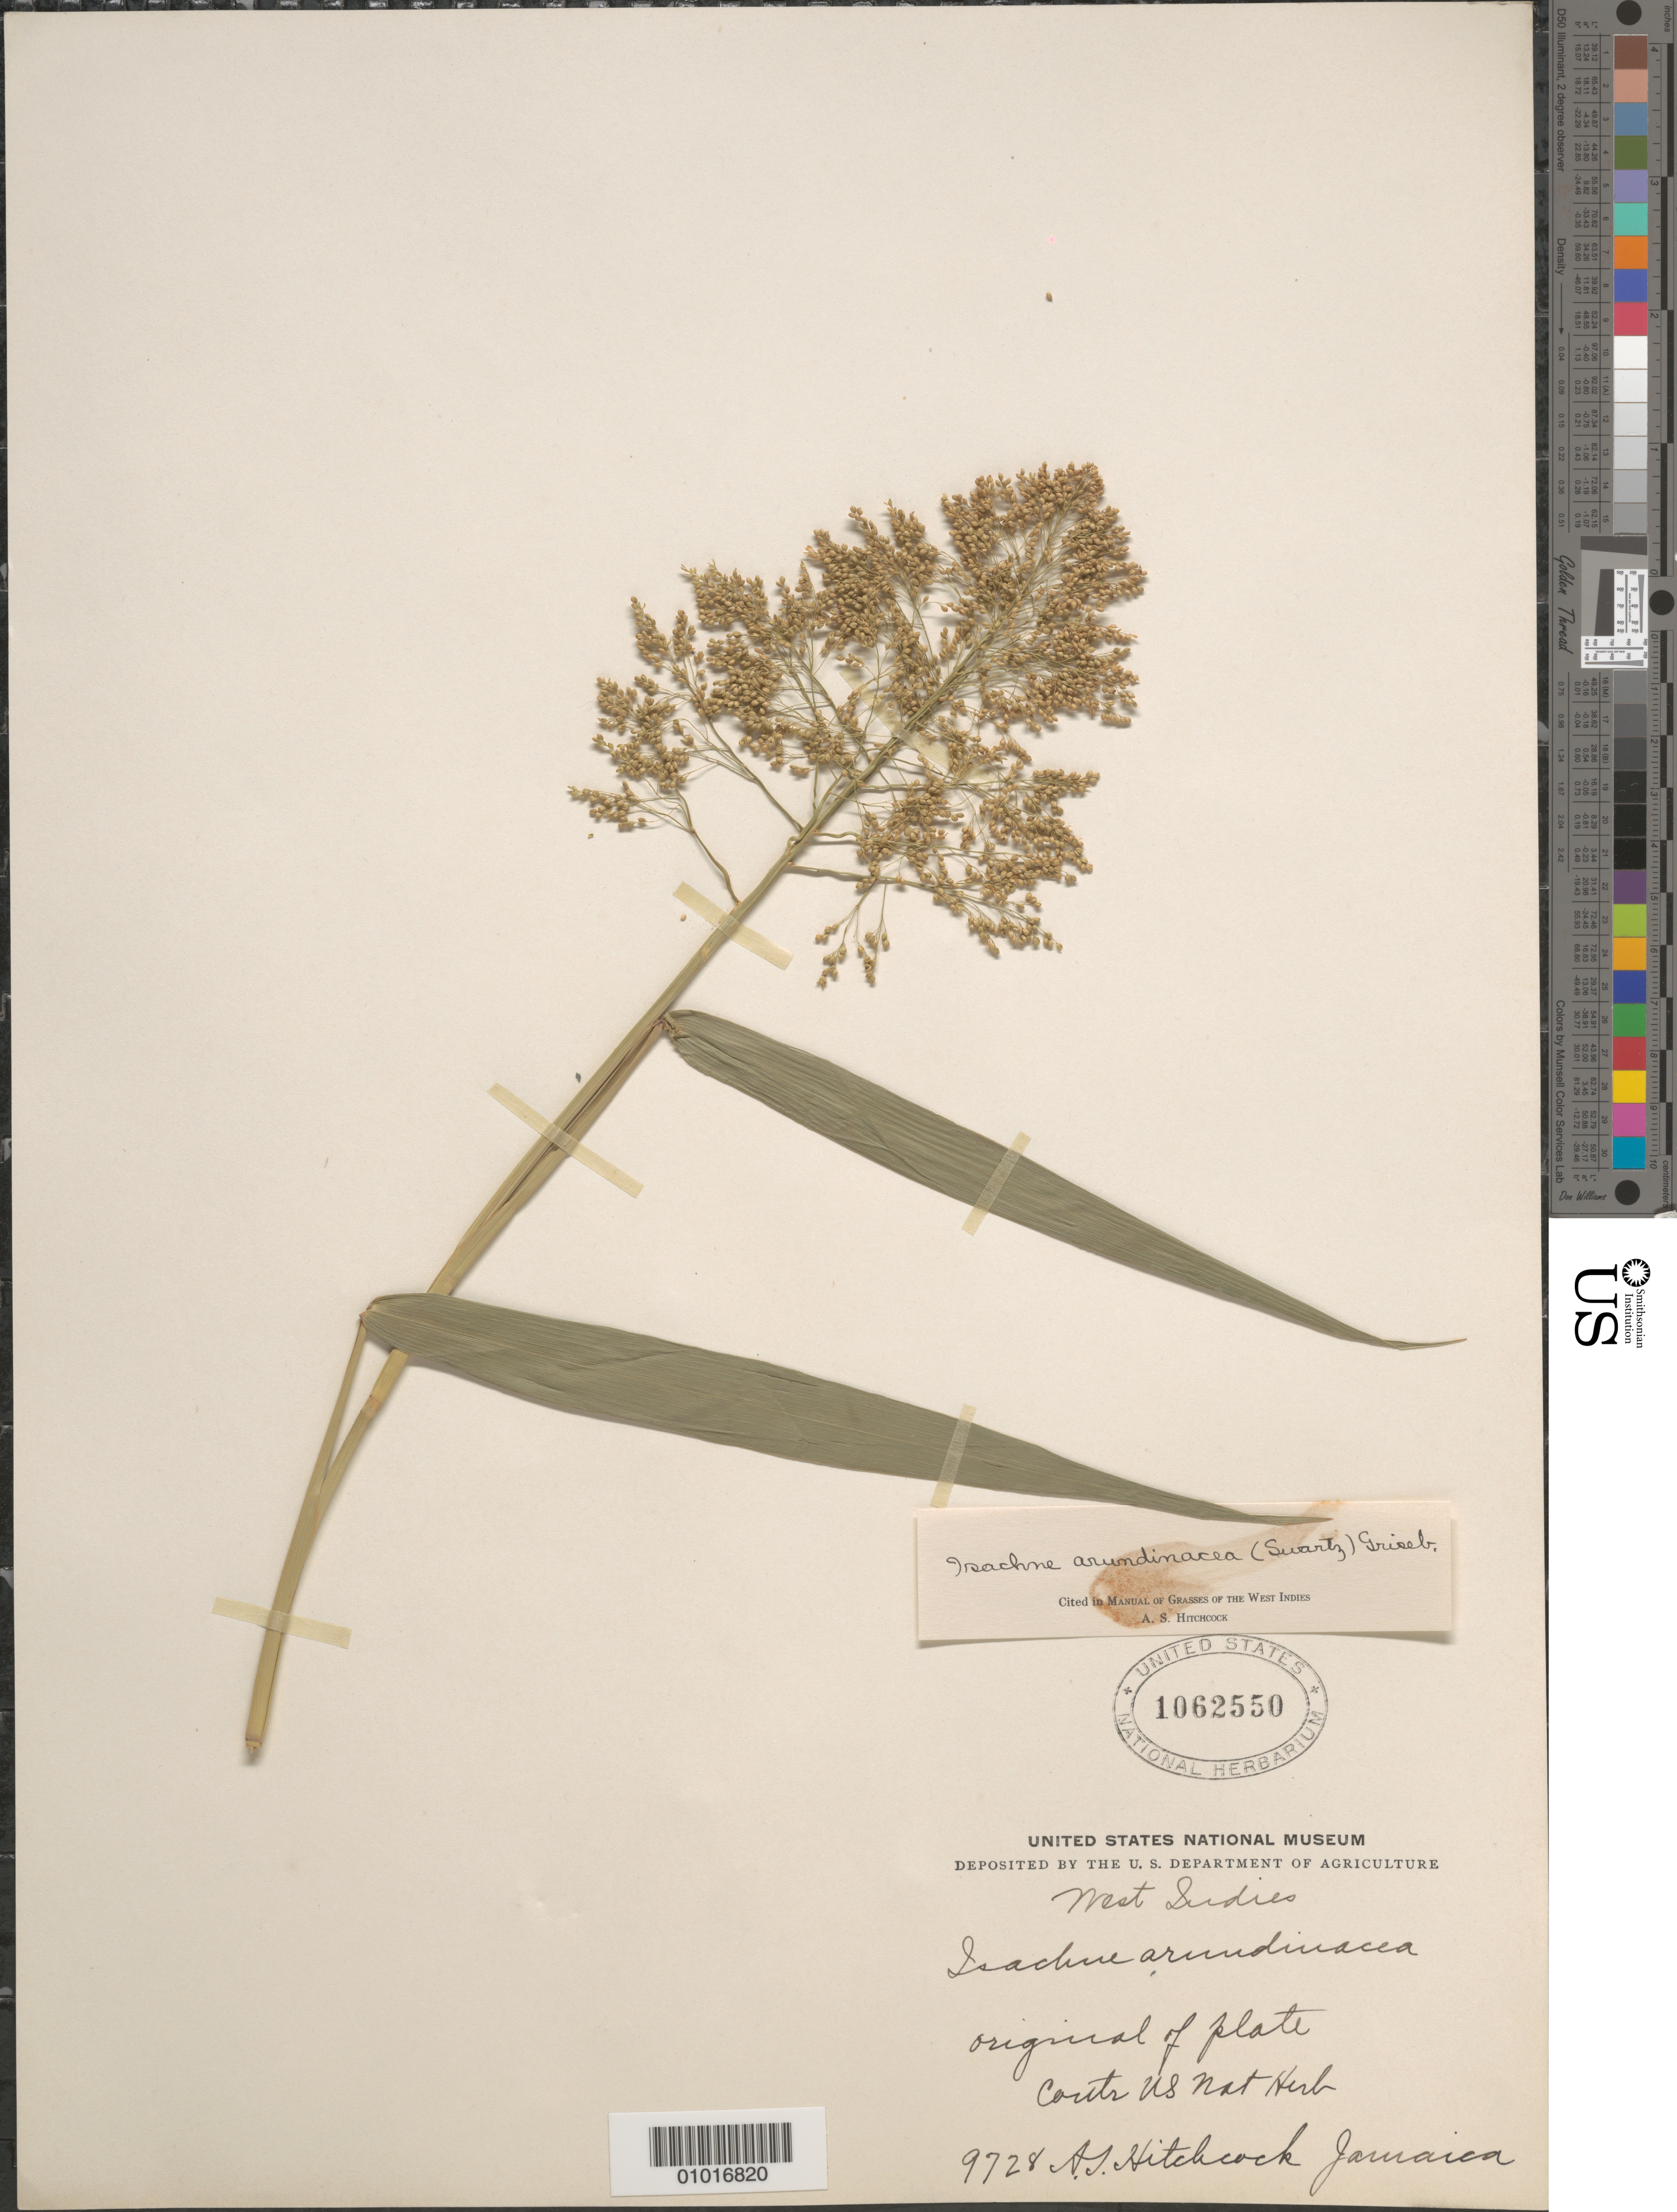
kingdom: Plantae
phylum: Tracheophyta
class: Liliopsida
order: Poales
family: Poaceae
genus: Isachne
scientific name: Isachne arundinacea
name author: (Sw.) Griseb.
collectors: A. S. Hitchcock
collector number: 9728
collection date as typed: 29 Oct 1912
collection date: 1912-10-29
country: Jamaica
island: Jamaica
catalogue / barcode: US 1062550